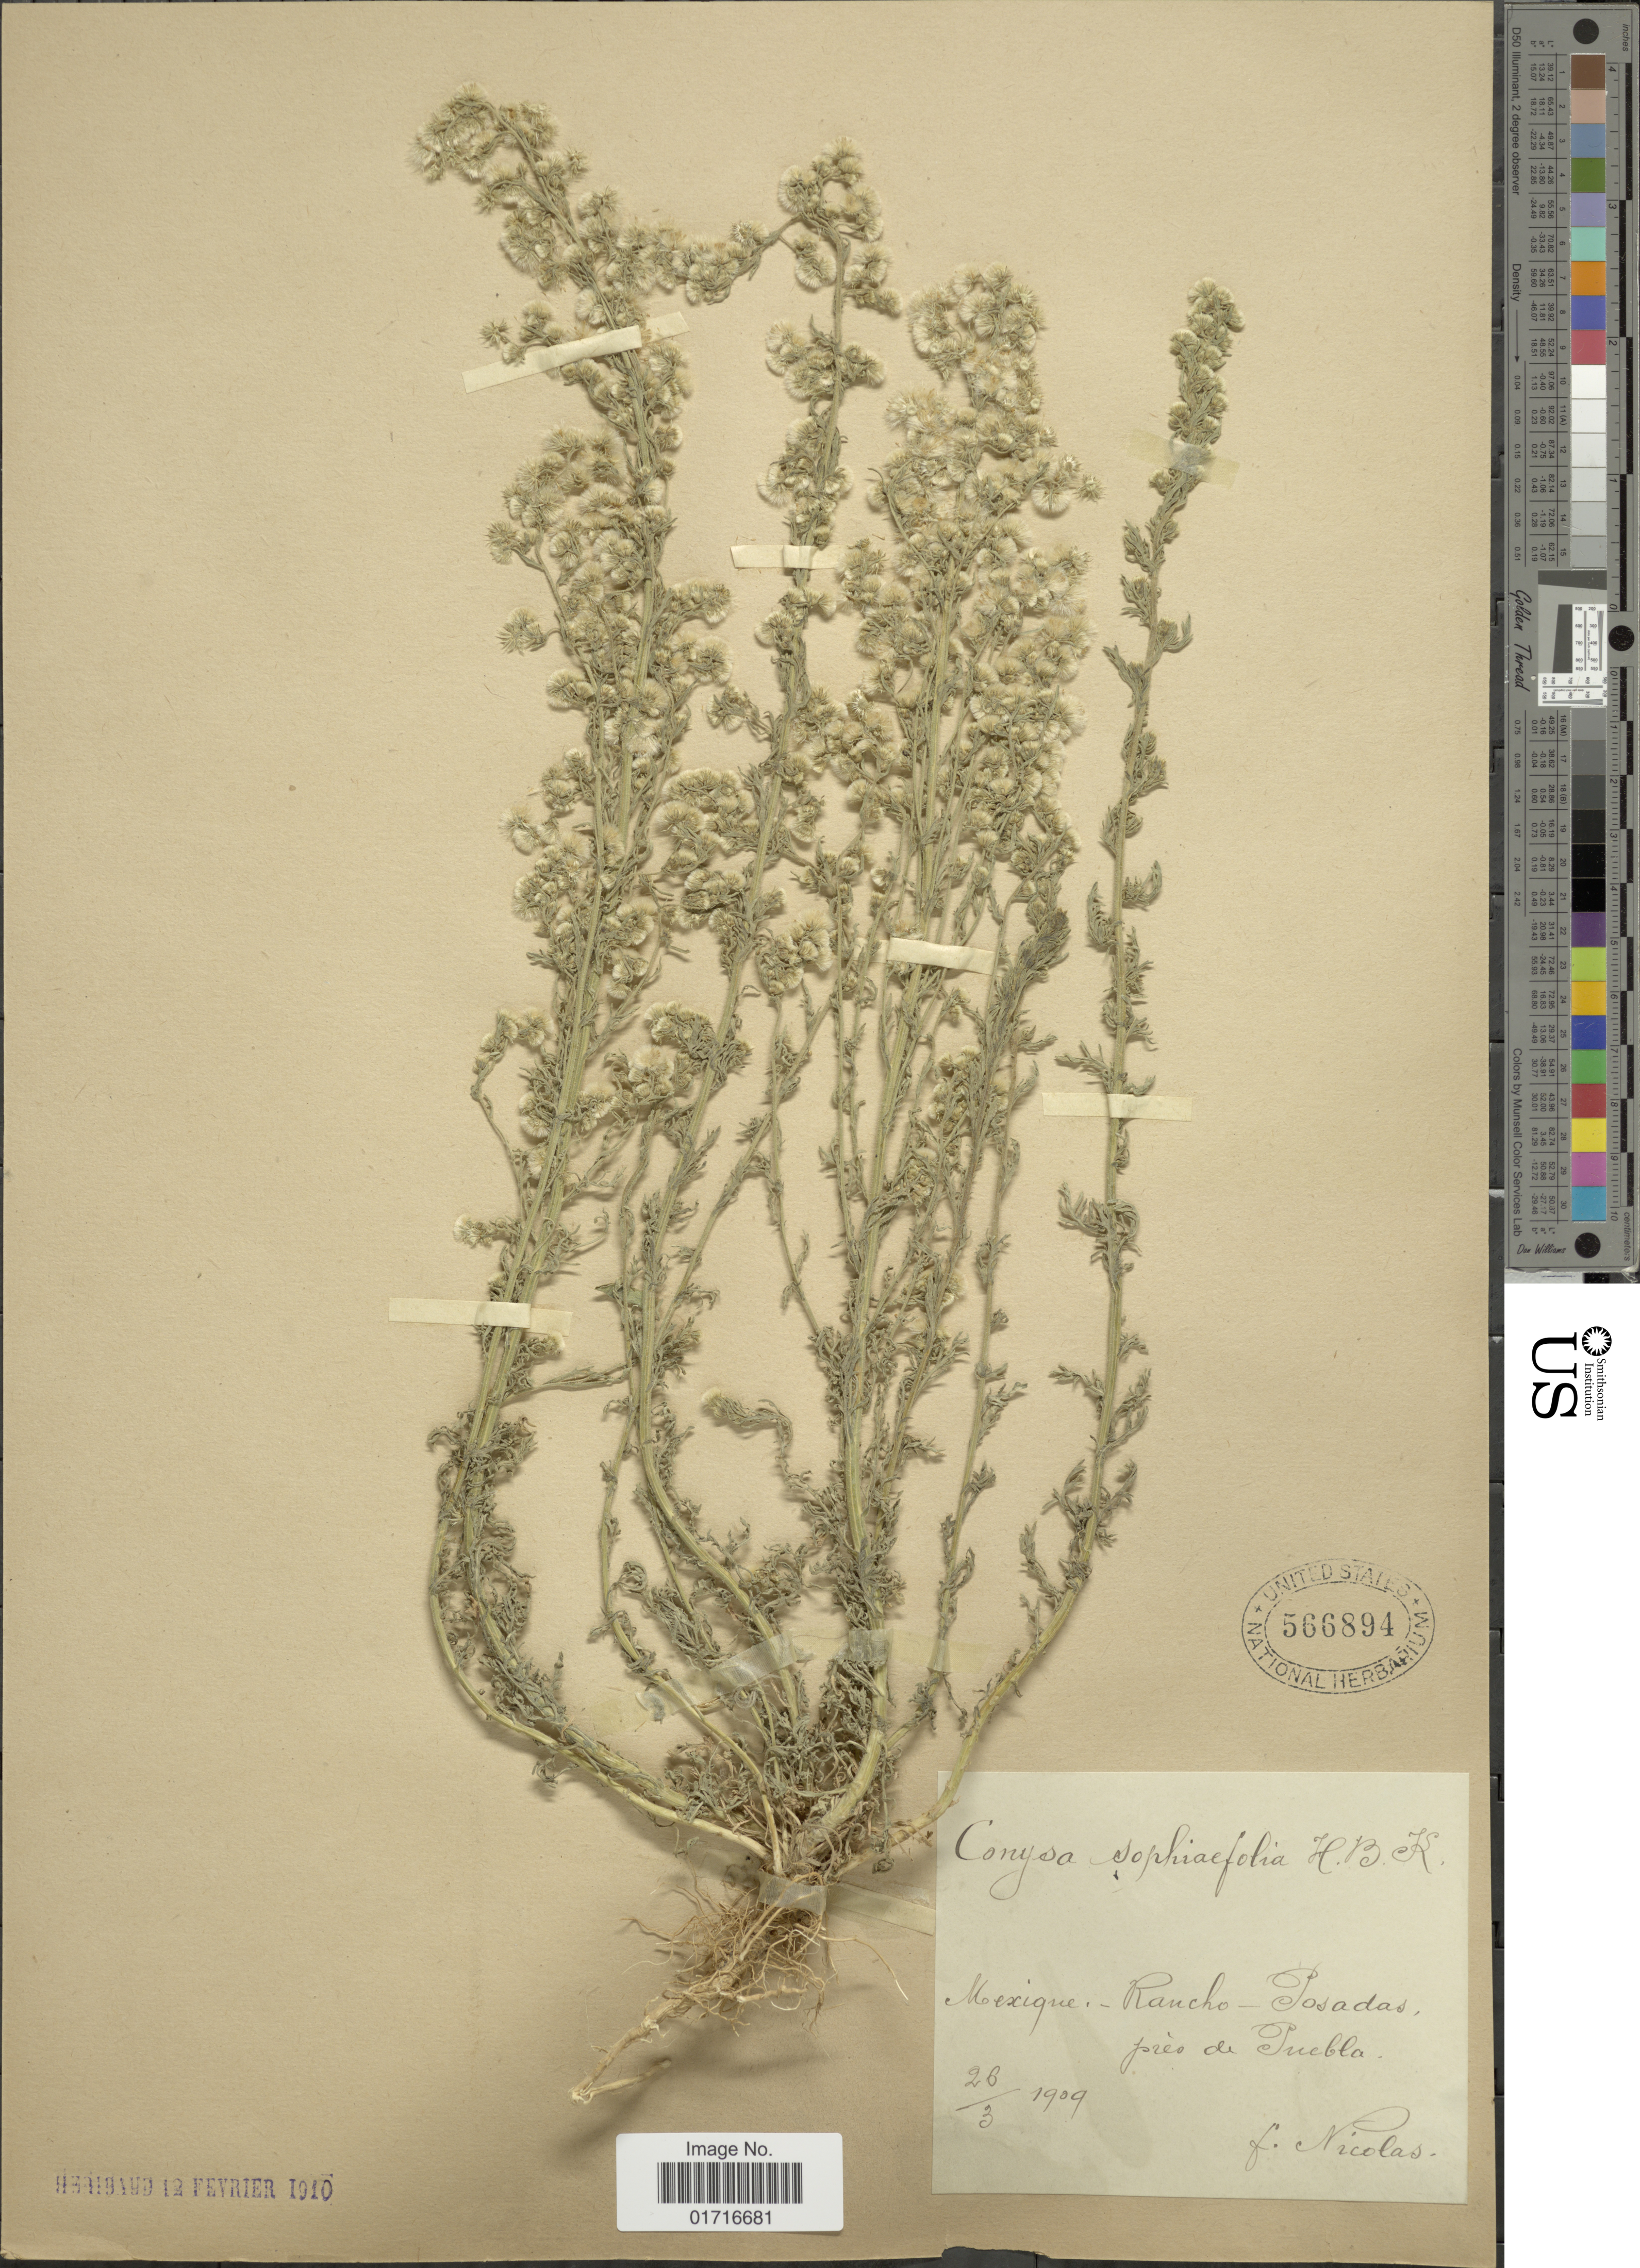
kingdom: Plantae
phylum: Tracheophyta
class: Magnoliopsida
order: Asterales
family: Asteraceae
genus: Conyza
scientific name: Conyza sophiaefolia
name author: Kunth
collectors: -. Nicolas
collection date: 1909-03-26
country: Mexico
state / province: Puebla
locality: Mexique - Rancho - Posadas, pres de Puebla.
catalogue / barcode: US 566894